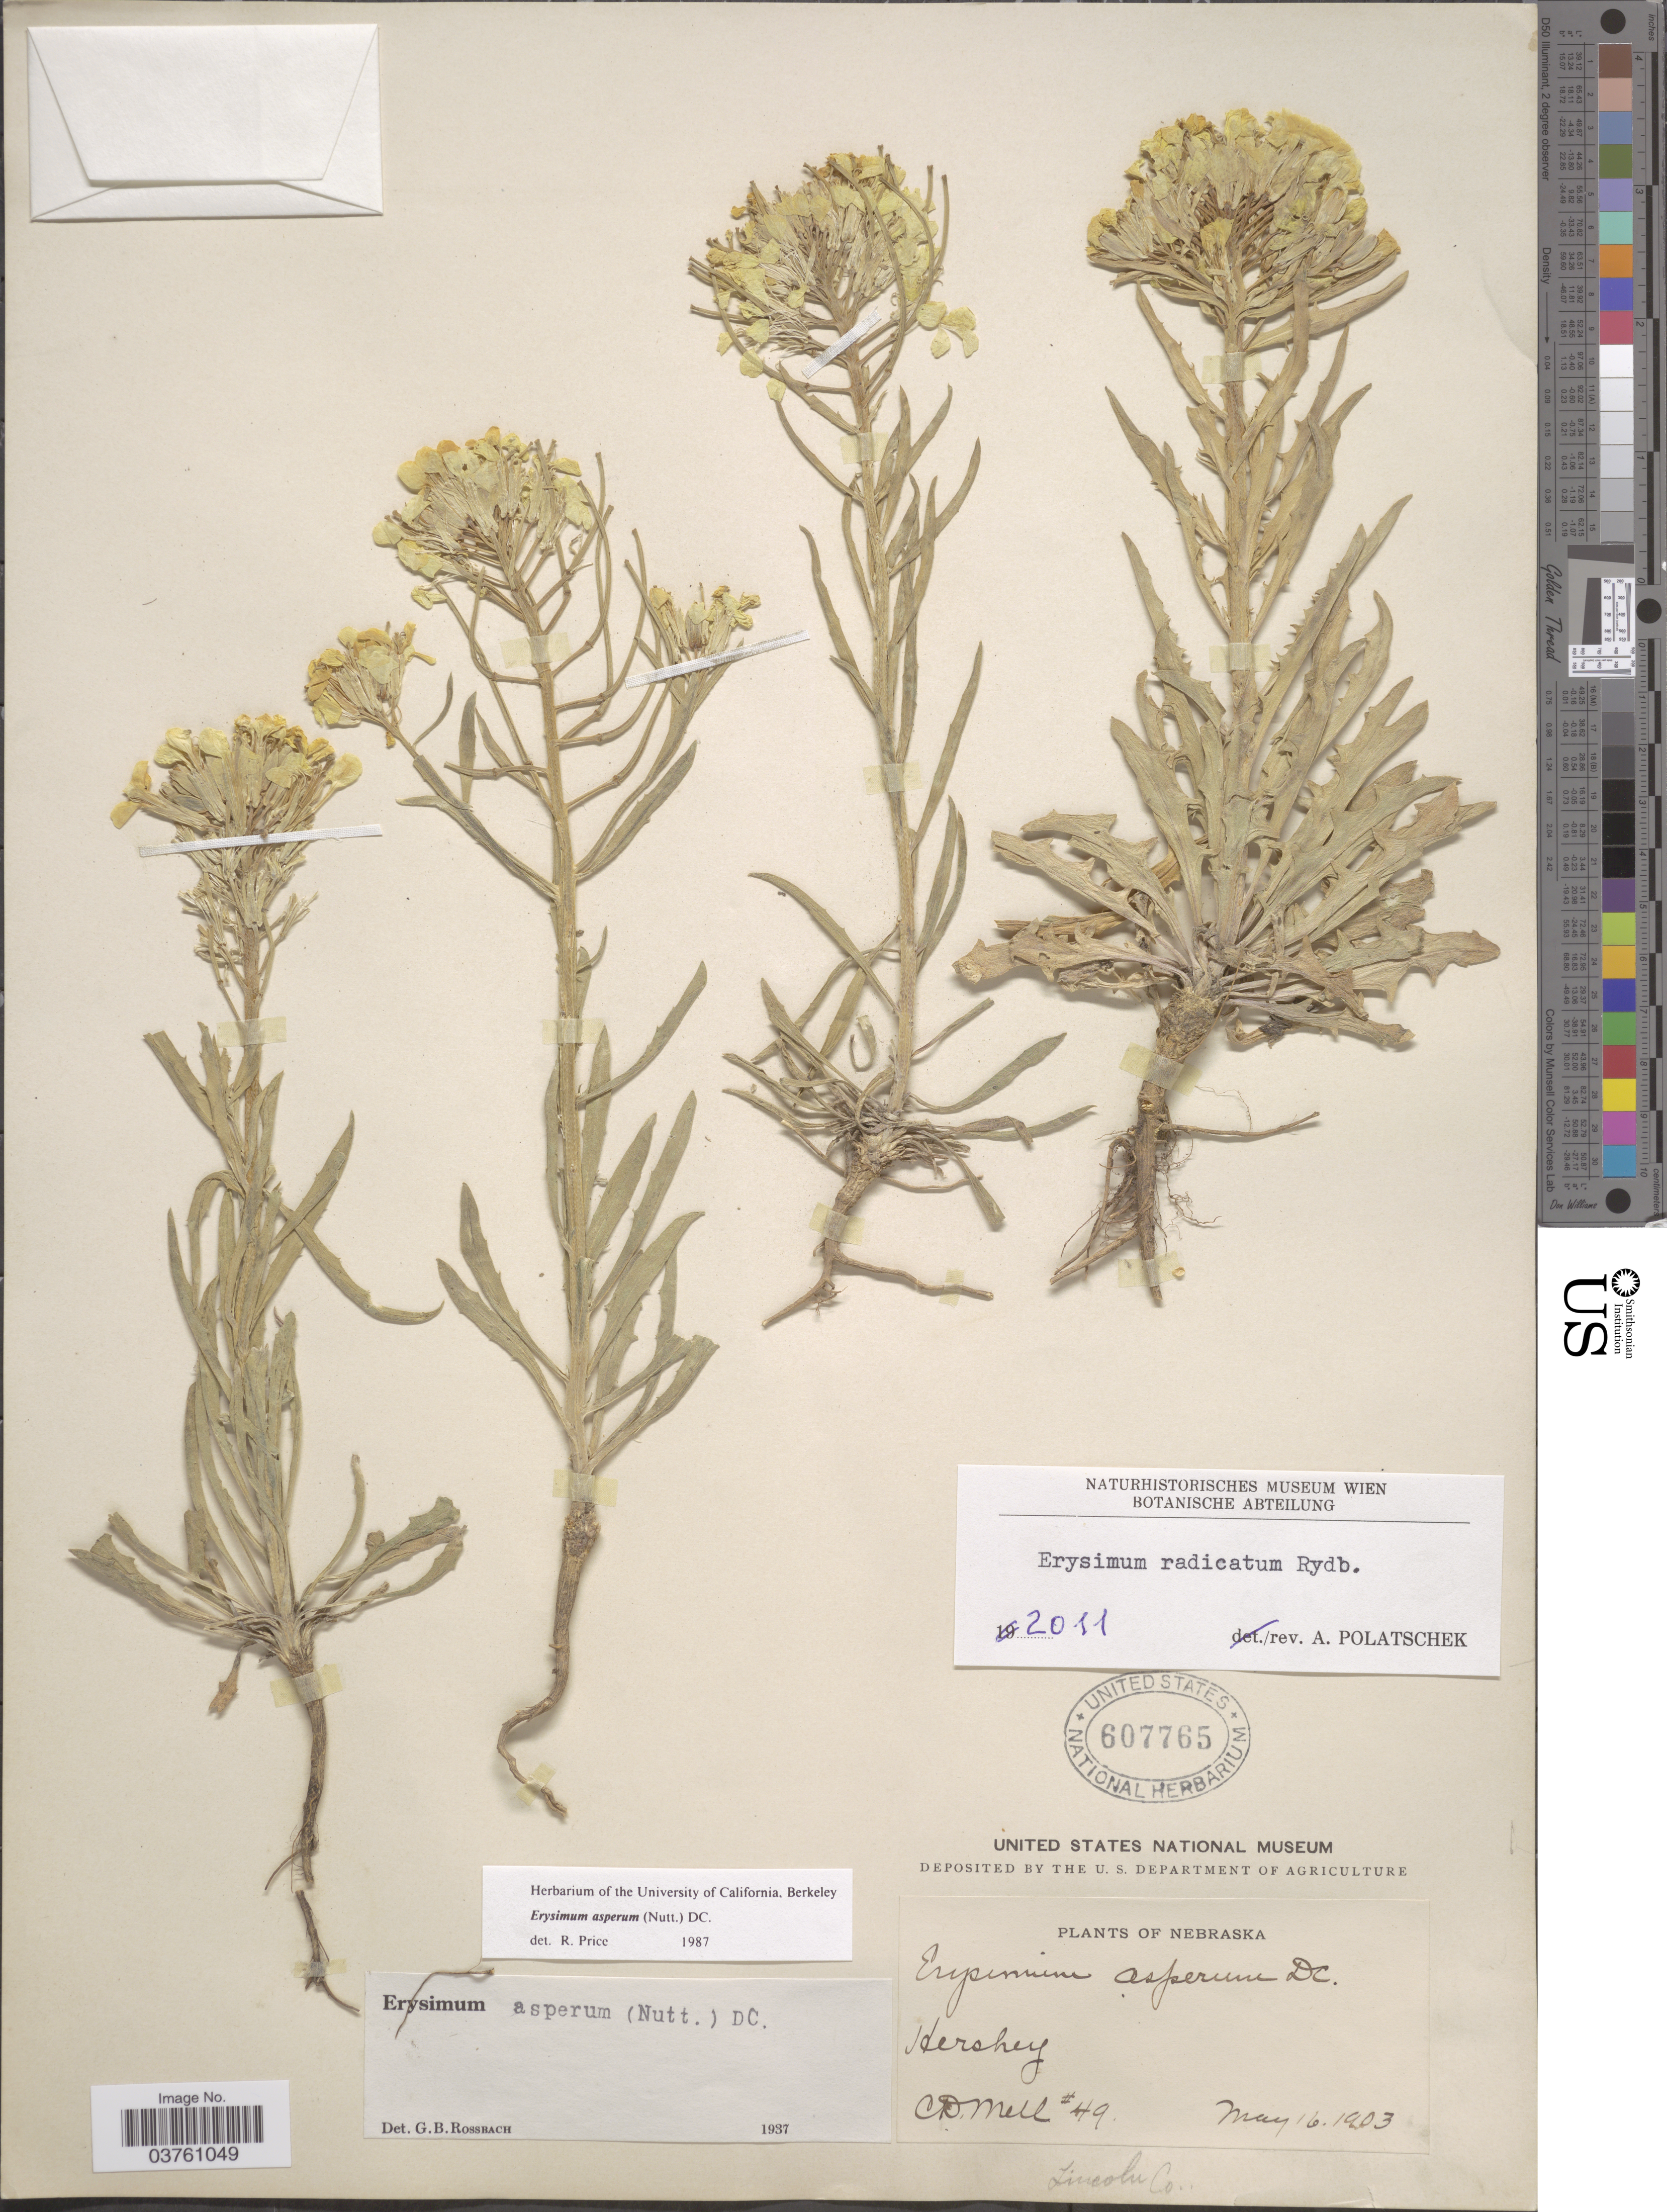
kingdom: Plantae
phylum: Tracheophyta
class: Magnoliopsida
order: Brassicales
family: Brassicaceae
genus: Erysimum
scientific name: Erysimum radicatum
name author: Rydb.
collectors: C. D. Mell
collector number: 49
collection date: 1903-05-16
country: United States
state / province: Nebraska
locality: Hershey. Lincoln Co.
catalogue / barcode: US 607765